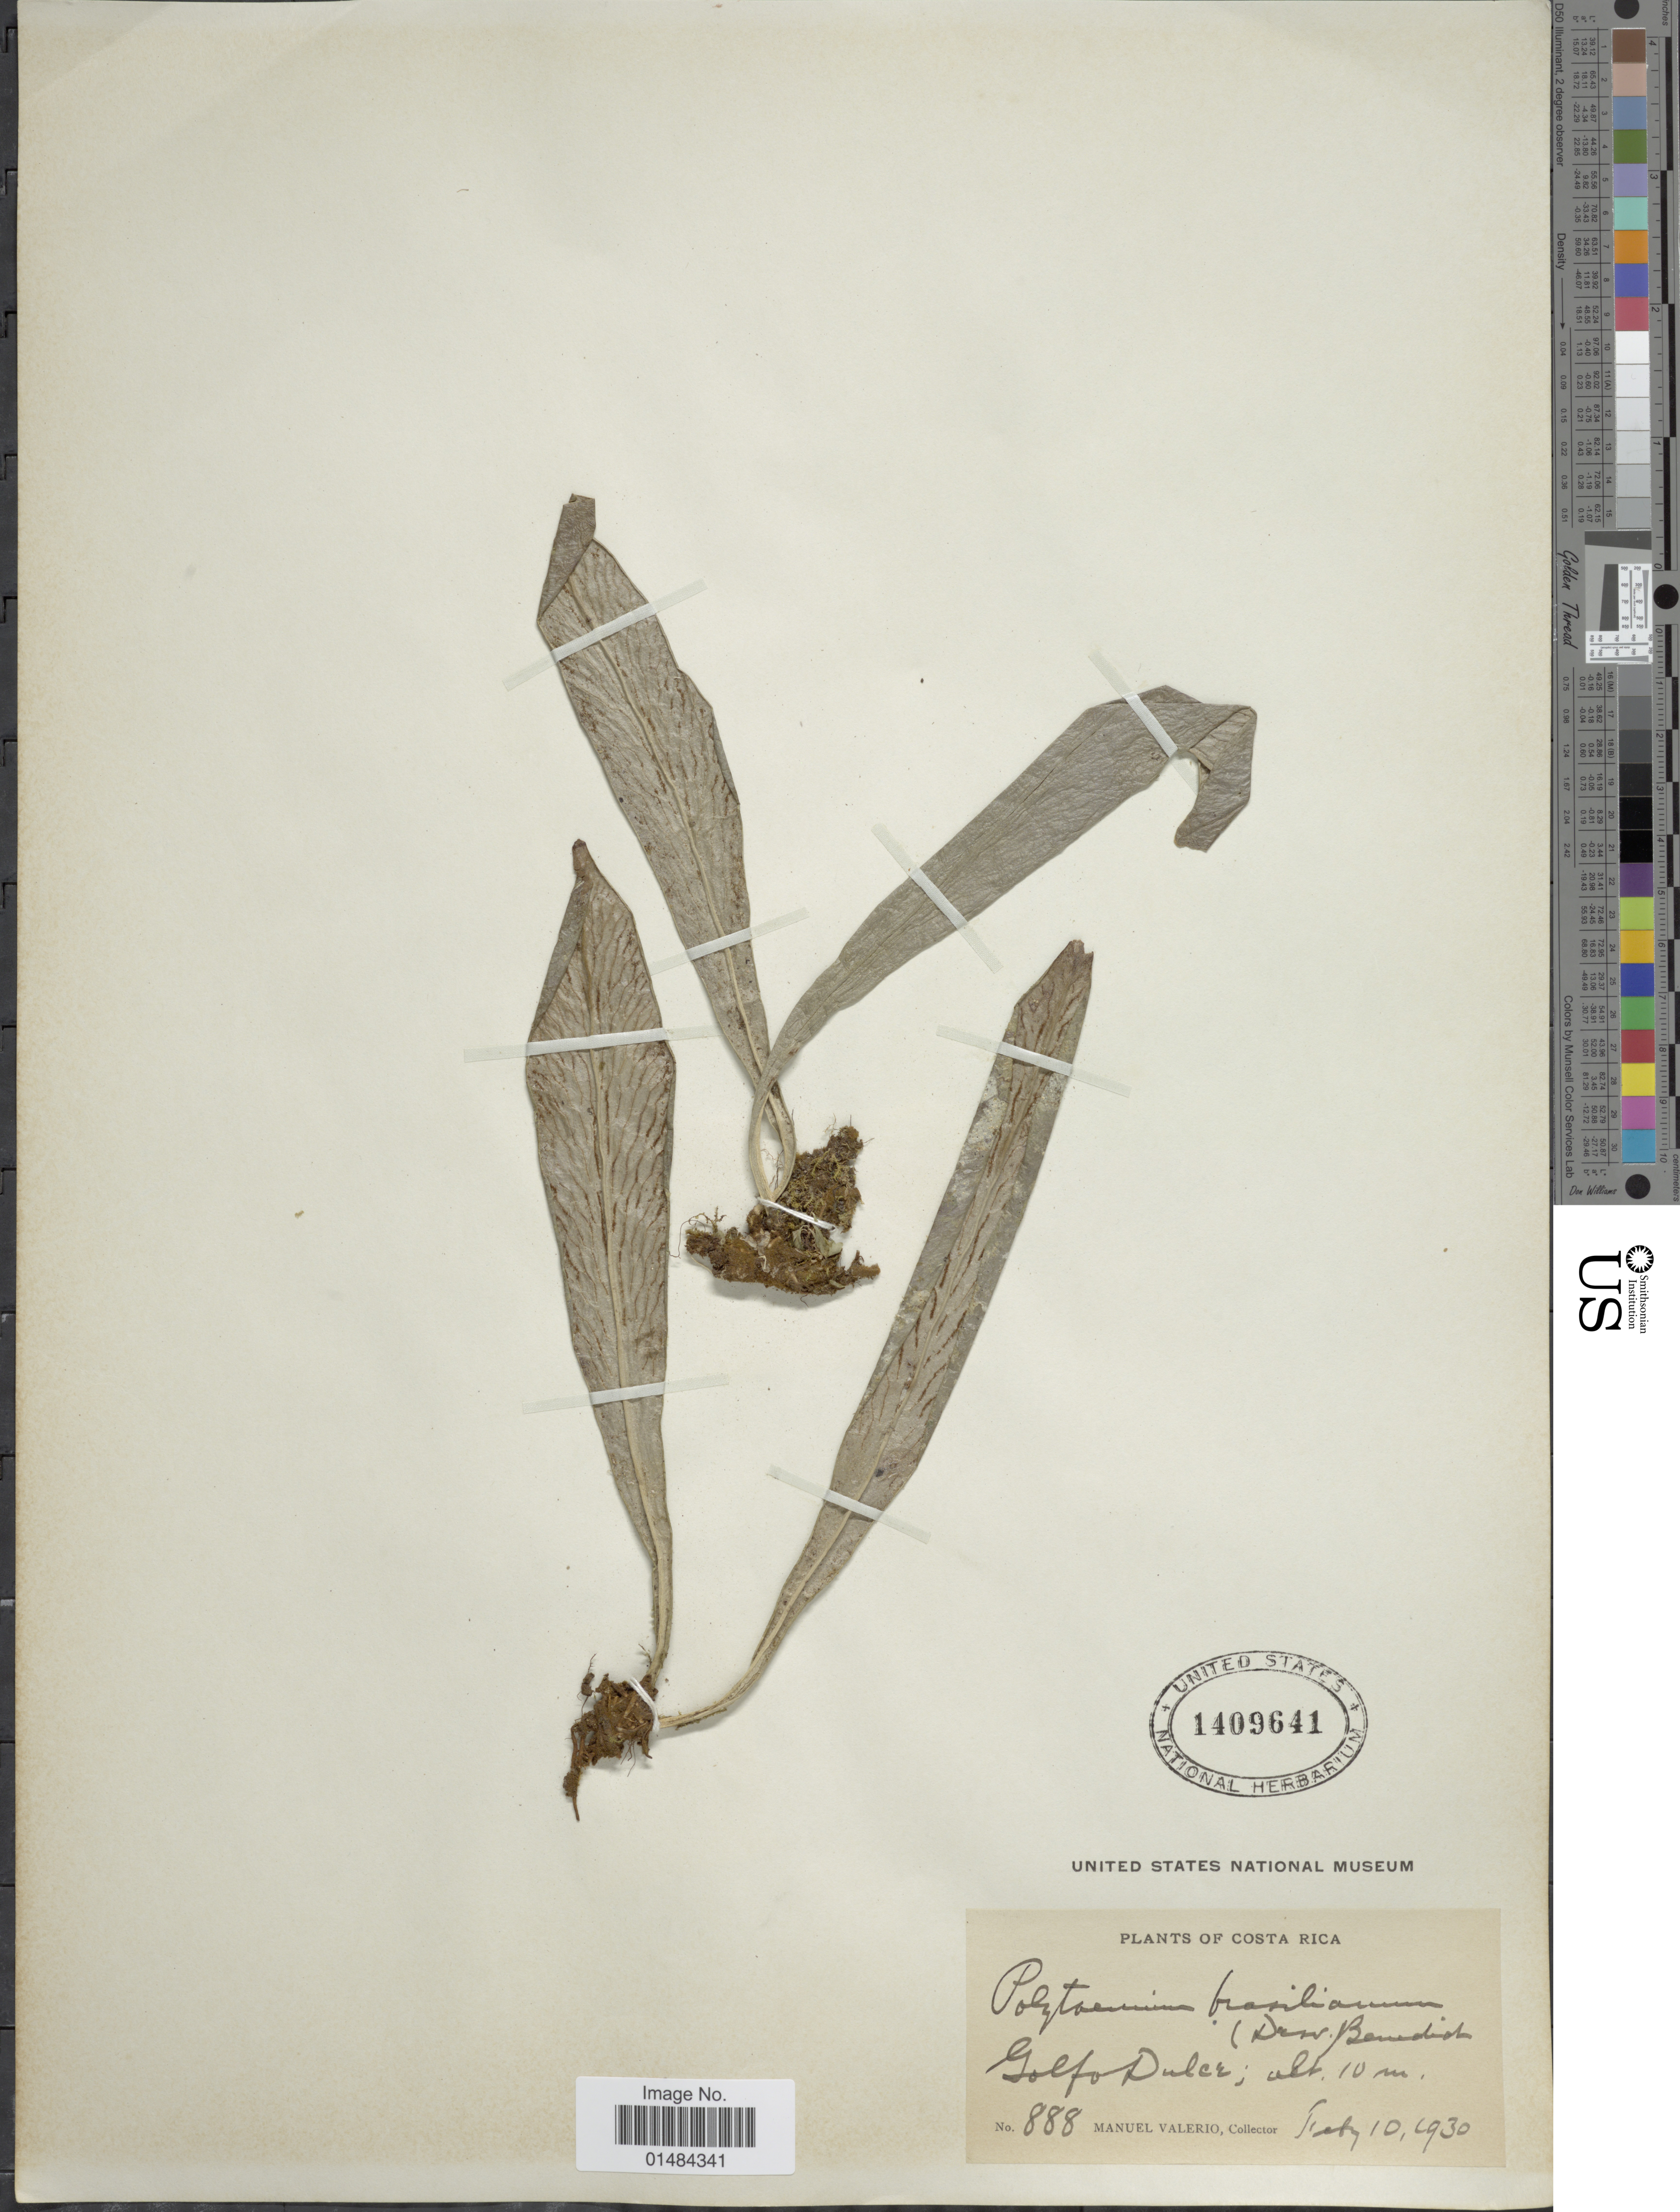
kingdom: Plantae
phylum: Tracheophyta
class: Polypodiopsida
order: Polypodiales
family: Pteridaceae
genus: Polytaenium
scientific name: Polytaenium chlorosporum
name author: (Mickel & Beitel) E.H. Crane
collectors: M. Valerio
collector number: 888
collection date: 1930-02-10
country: Costa Rica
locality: Costa Rica, Golfo Dulce.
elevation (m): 10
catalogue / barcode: US 1409641